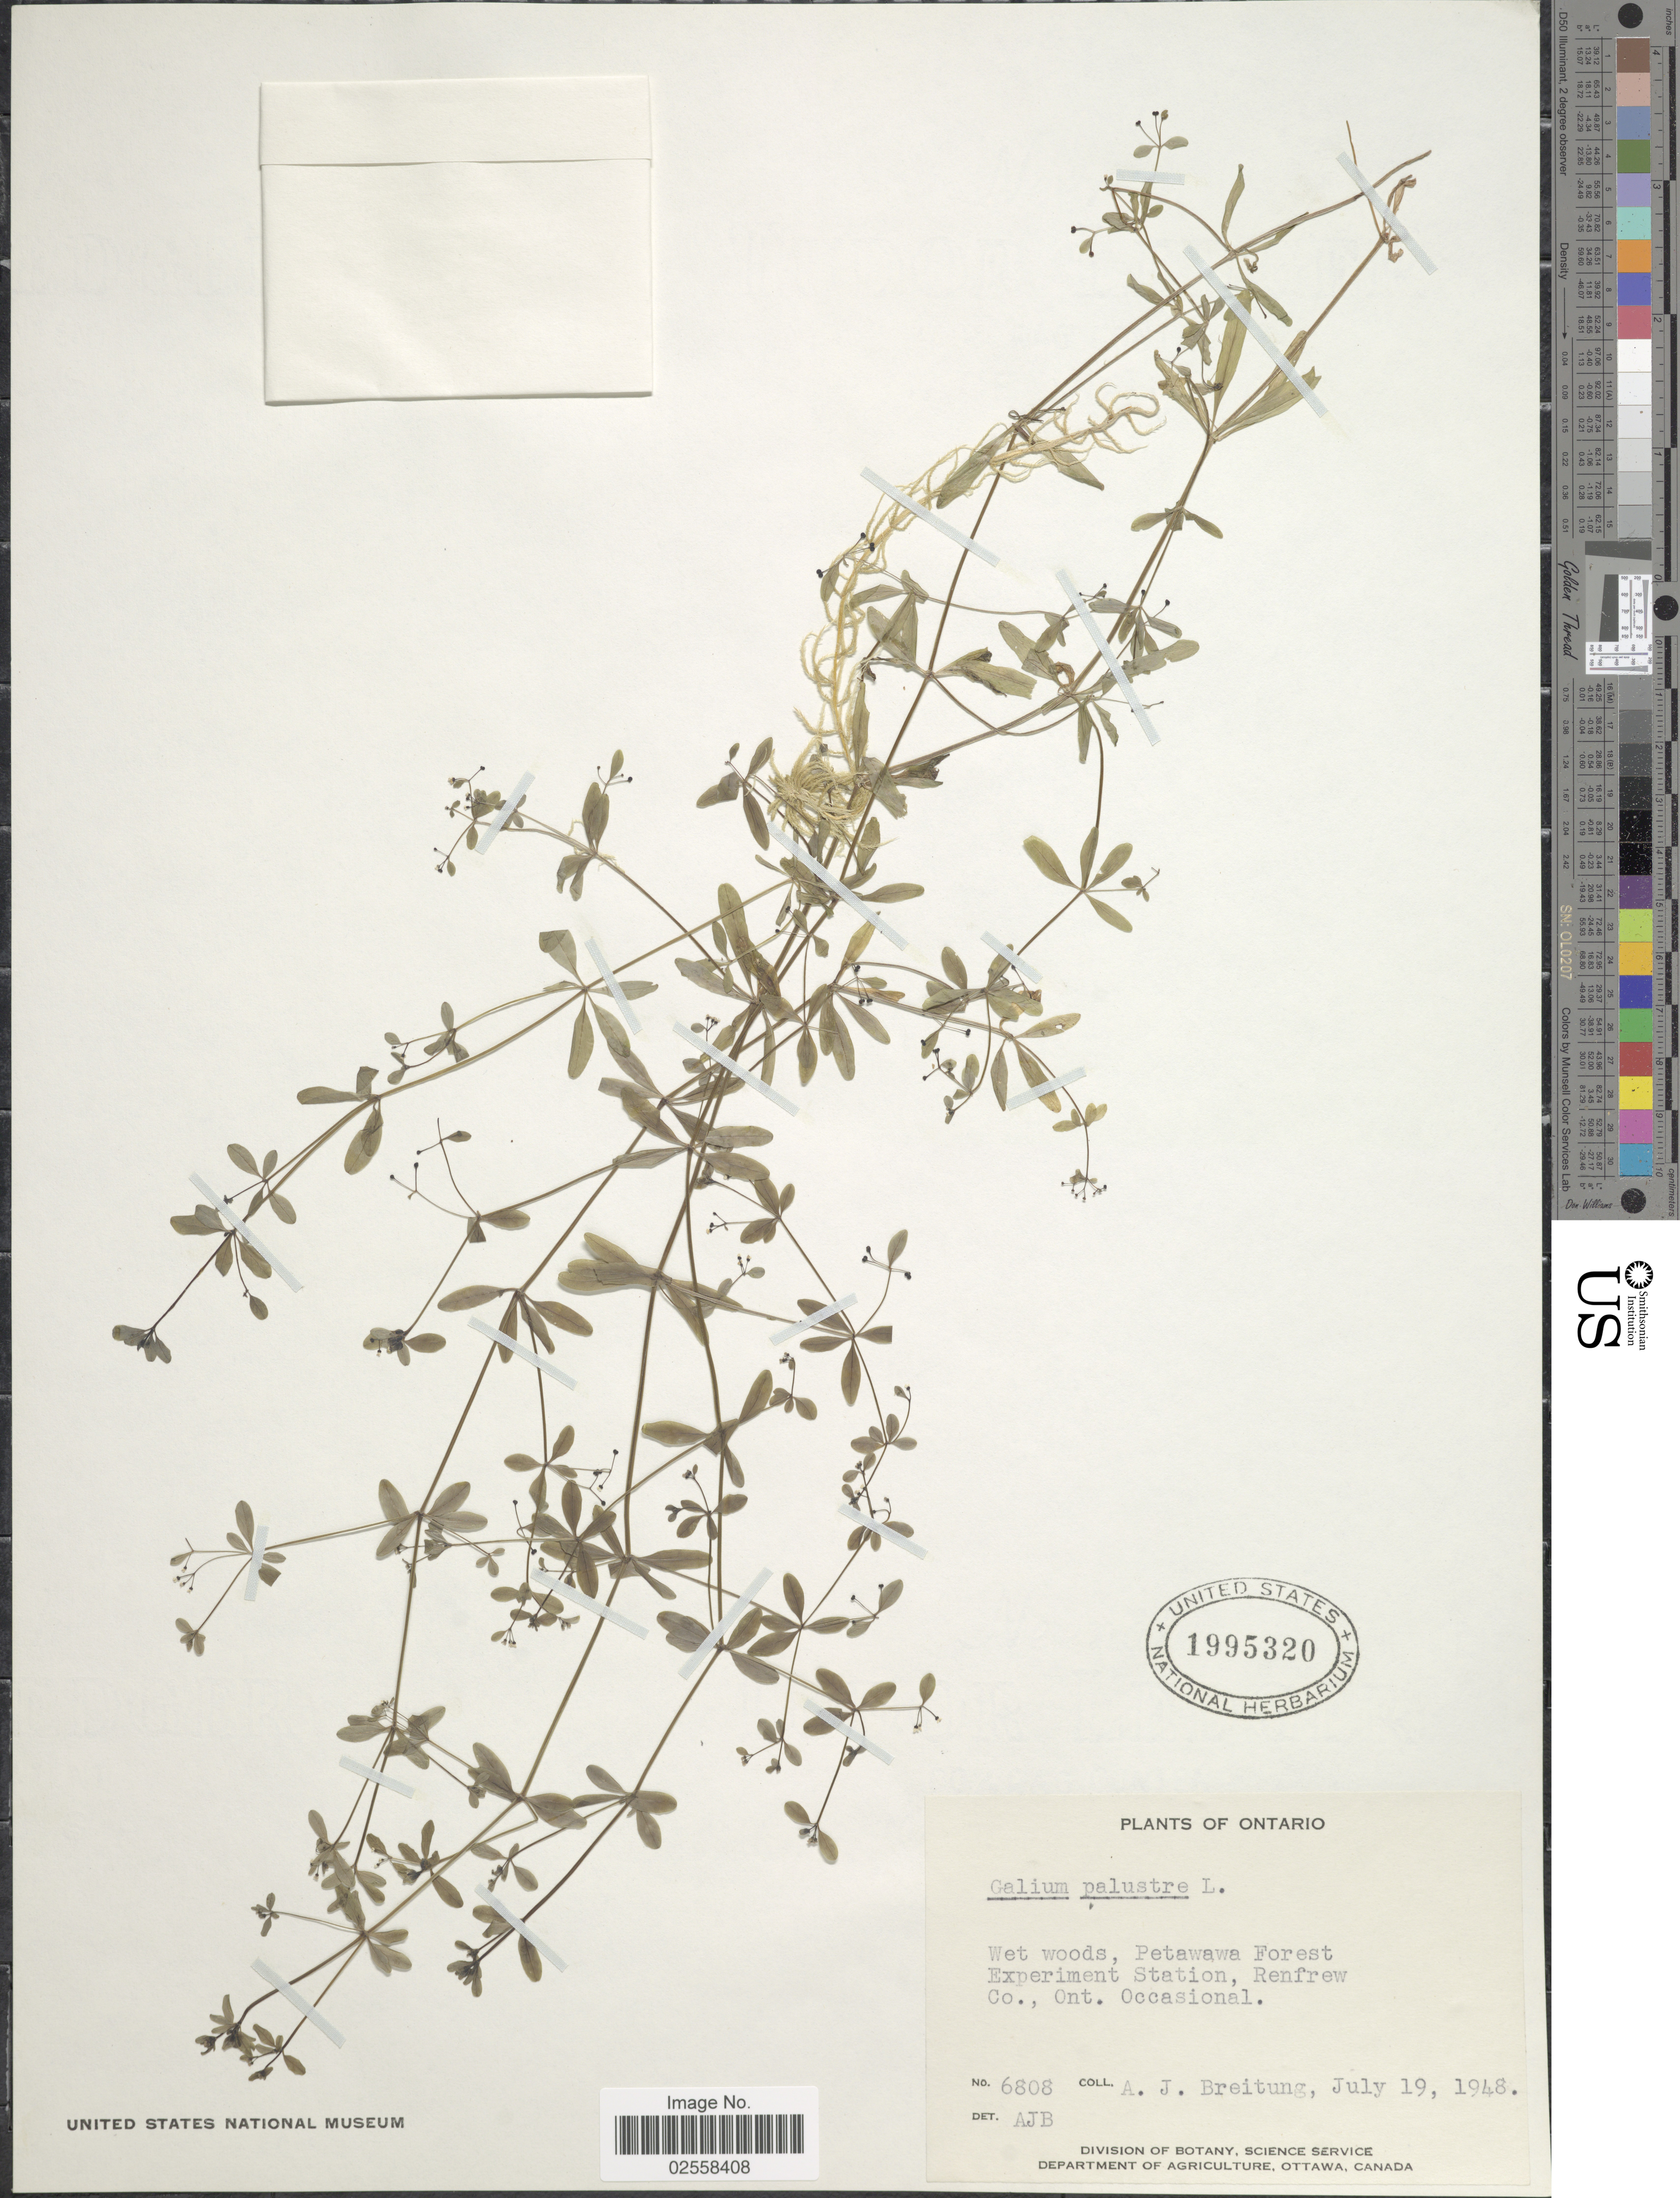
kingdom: Plantae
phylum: Tracheophyta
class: Magnoliopsida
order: Gentianales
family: Rubiaceae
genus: Galium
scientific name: Galium plumosum subsp. plumosum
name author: Rusby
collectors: A. Breitung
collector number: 6808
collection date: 1948-07-19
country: Canada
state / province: Ontario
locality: Petawawa Forest Experiment Station, Renfrew Co., Ont.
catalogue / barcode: US 1995320